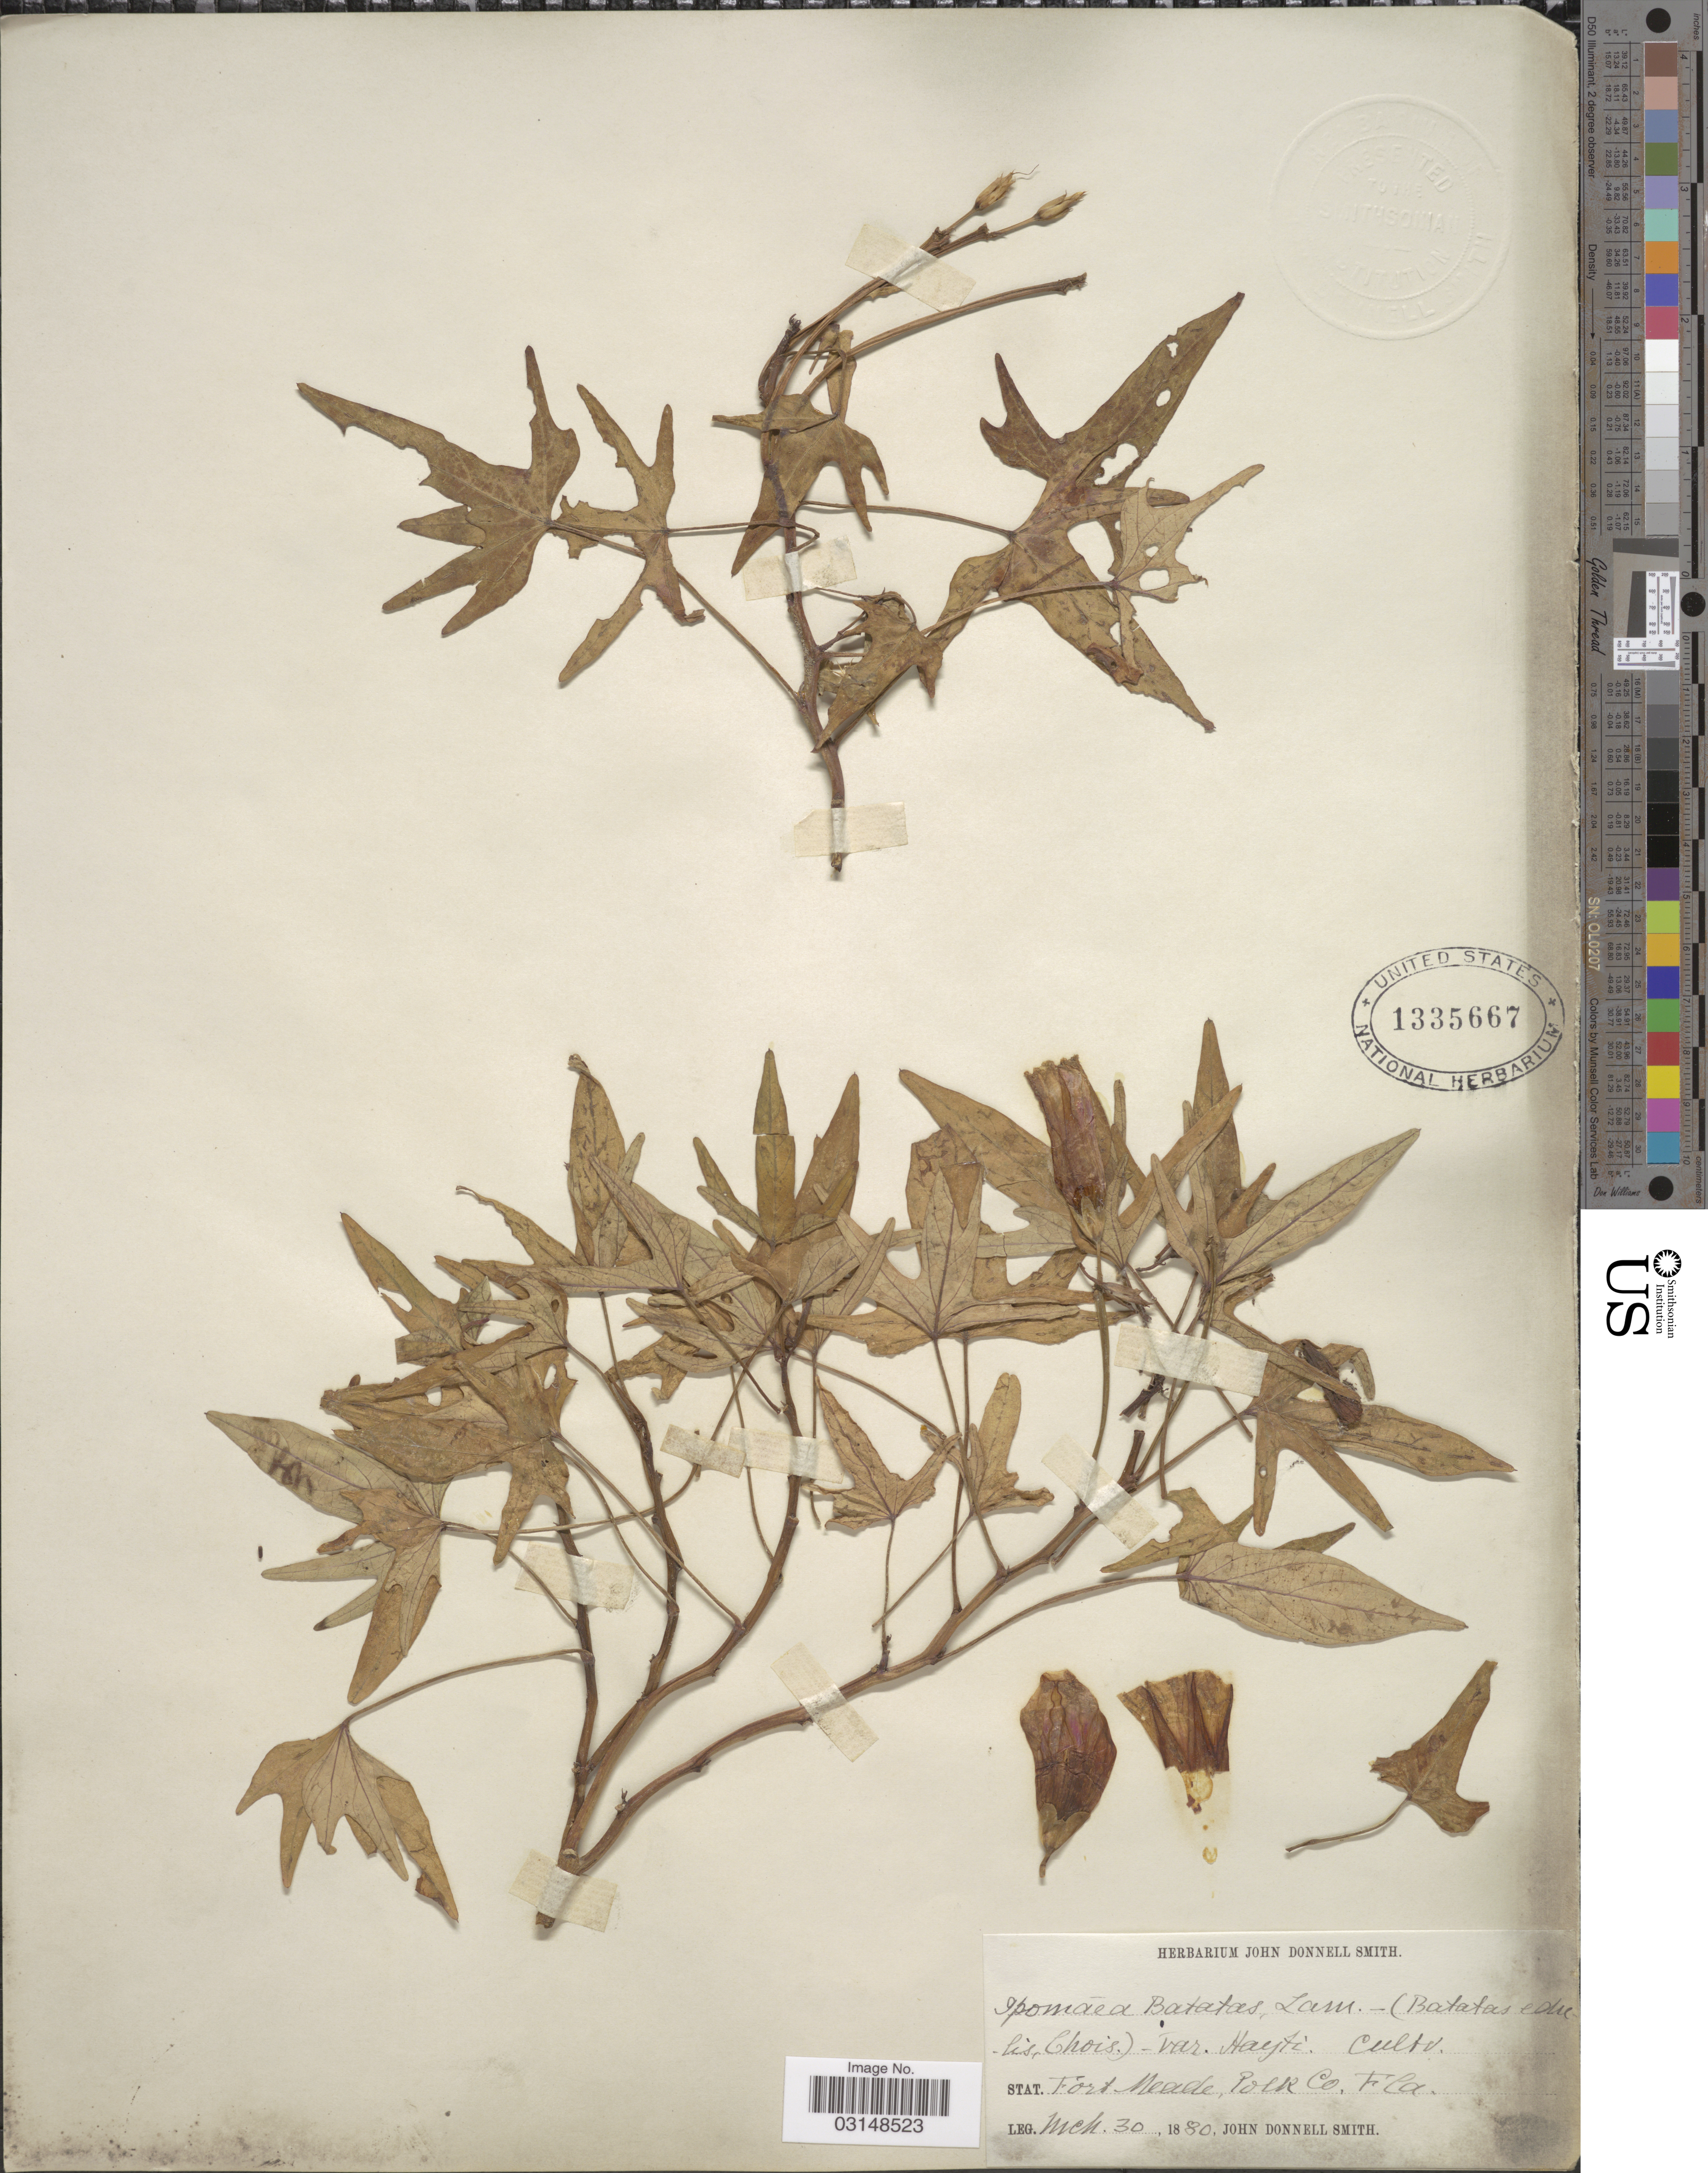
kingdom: Plantae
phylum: Tracheophyta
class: Magnoliopsida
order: Solanales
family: Convolvulaceae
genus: Ipomoea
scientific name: Ipomoea batatas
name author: (L.) Lam.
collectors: J. Donnell Smith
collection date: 1880-03-30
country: United States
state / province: Florida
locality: Stat. Fort Meade, Polk Co., Fla.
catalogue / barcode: US 1335667